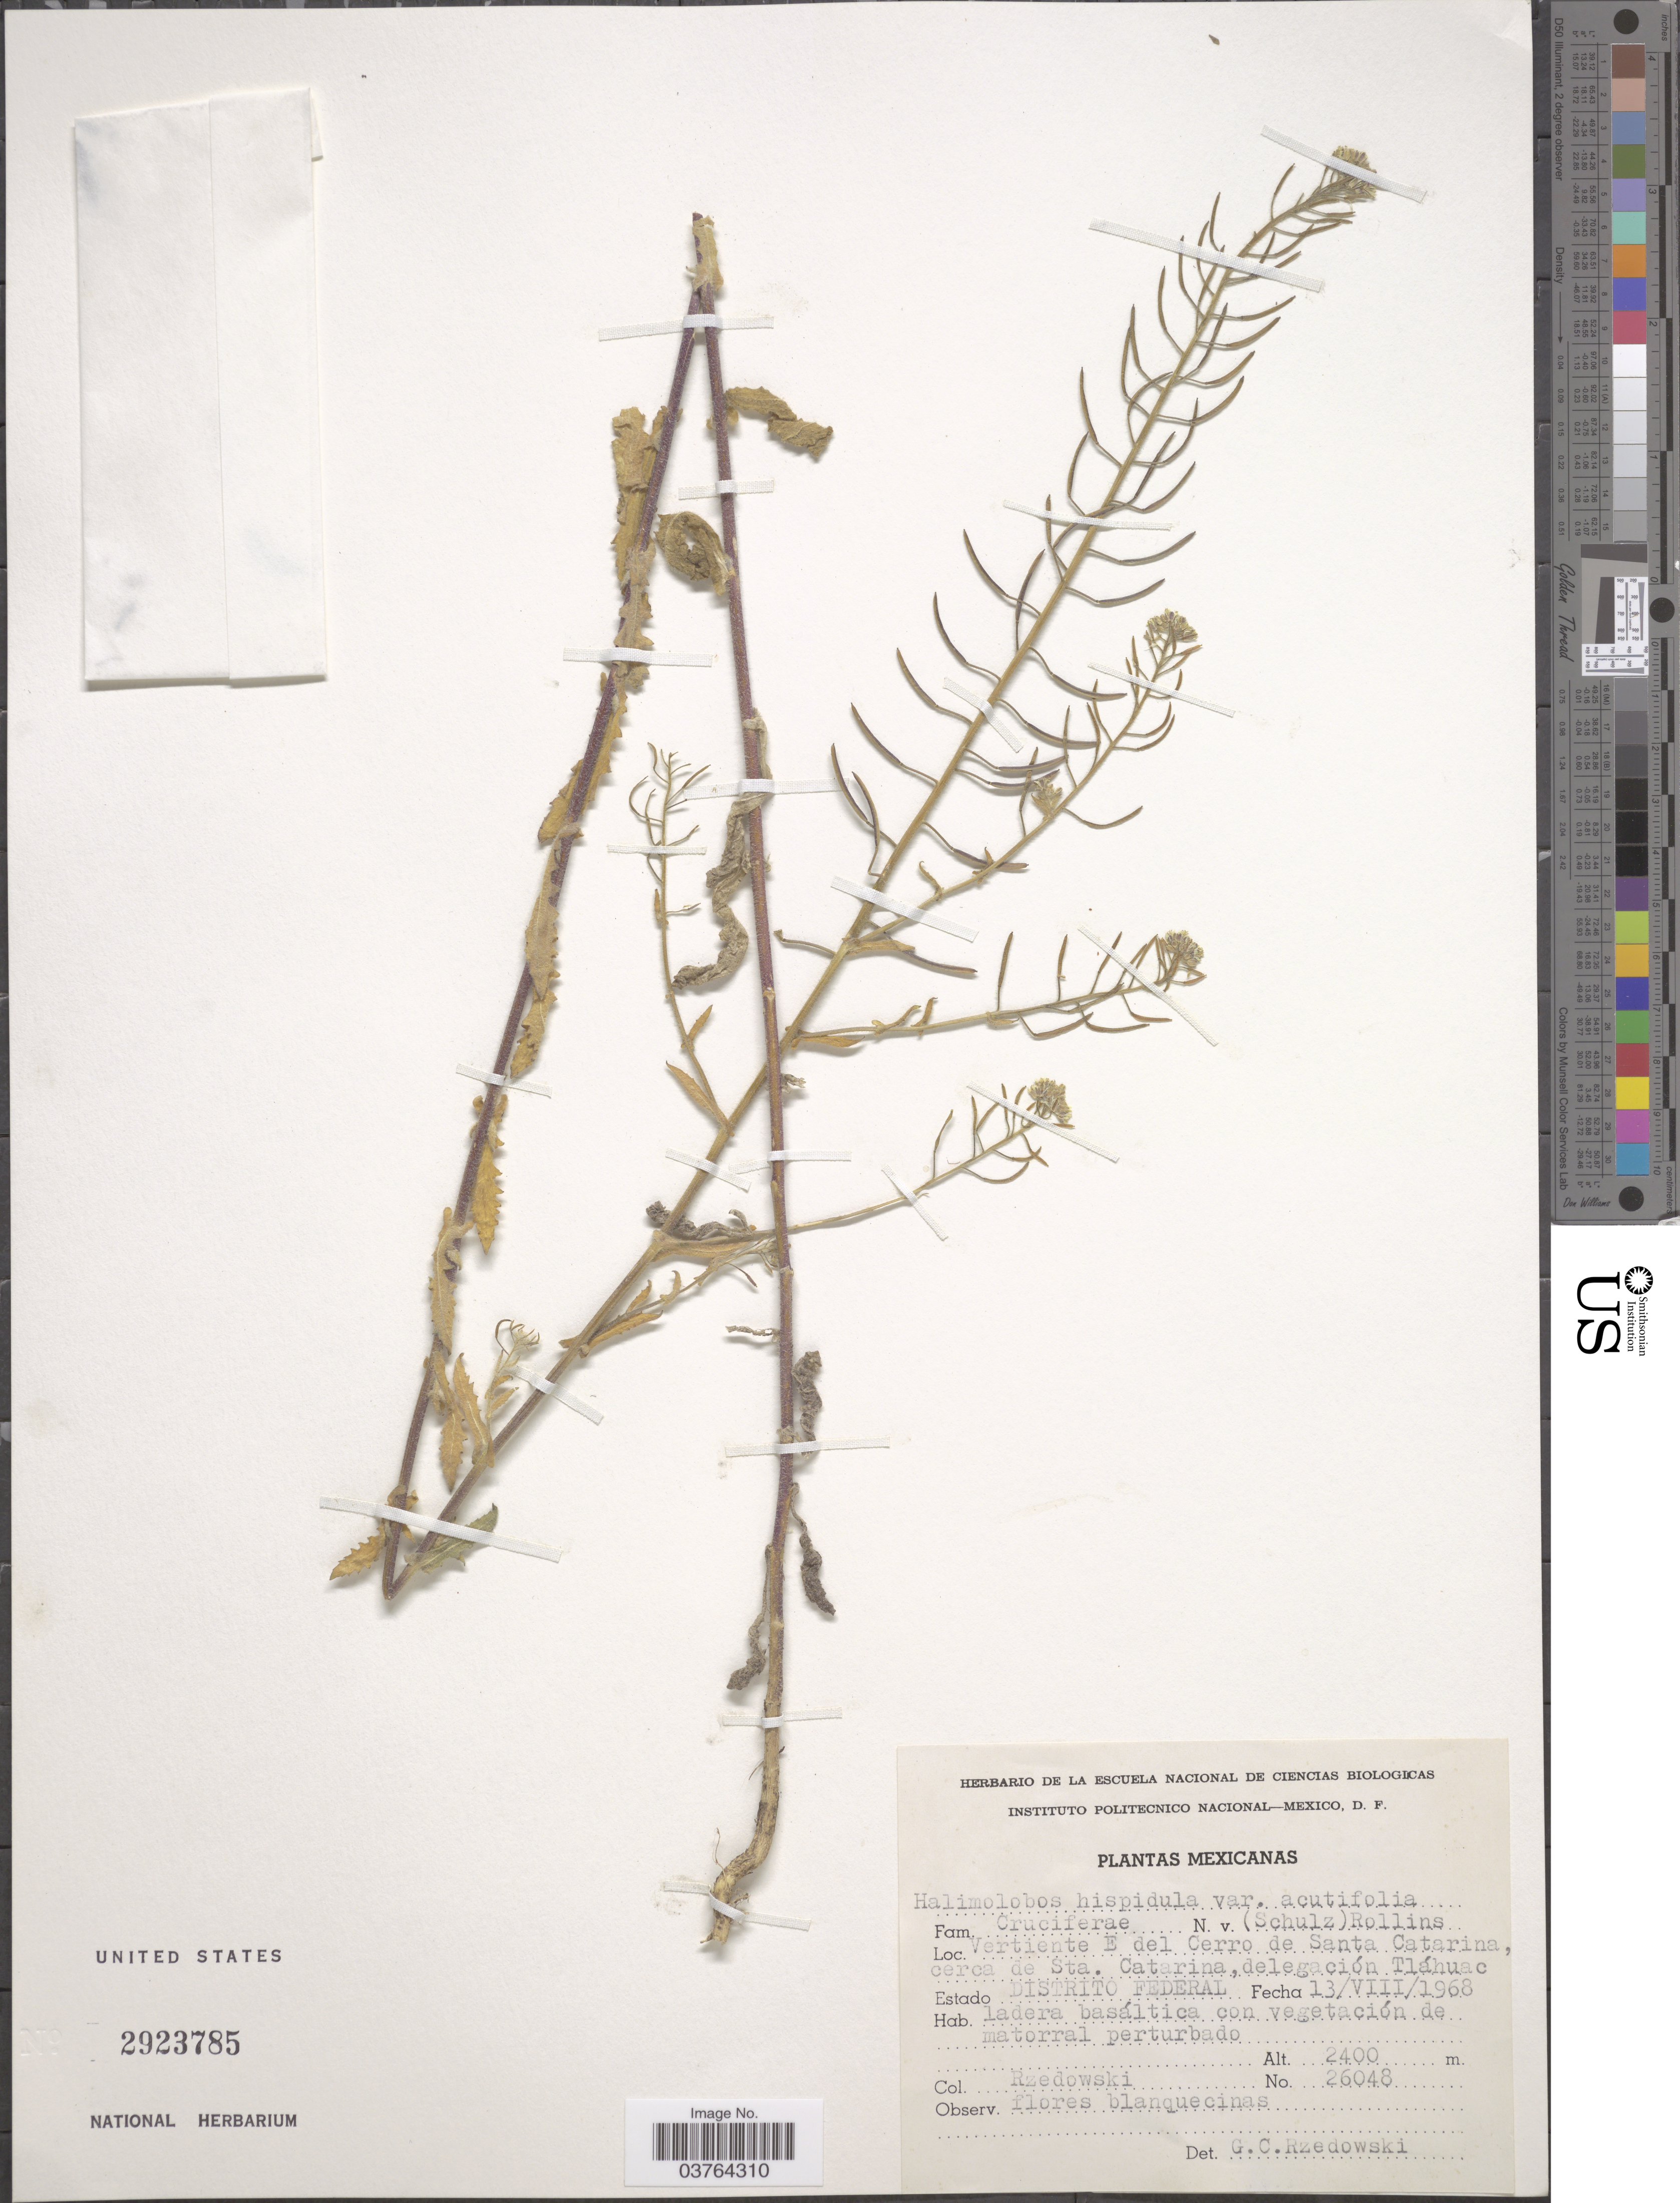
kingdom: Plantae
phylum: Tracheophyta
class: Magnoliopsida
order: Brassicales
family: Brassicaceae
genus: Halimolobos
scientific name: Halimolobos hispidulus var. acutifolius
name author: Rollins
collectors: Rzedowski, --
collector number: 26048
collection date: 1968-08-13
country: Mexico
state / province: Distrito Federal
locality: Vertiente E del Cerro de Santa Catarina, cerca de Sta. Catarina, delegación Tláhuac. Estado Distrito Federal.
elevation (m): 2400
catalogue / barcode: US 2923785